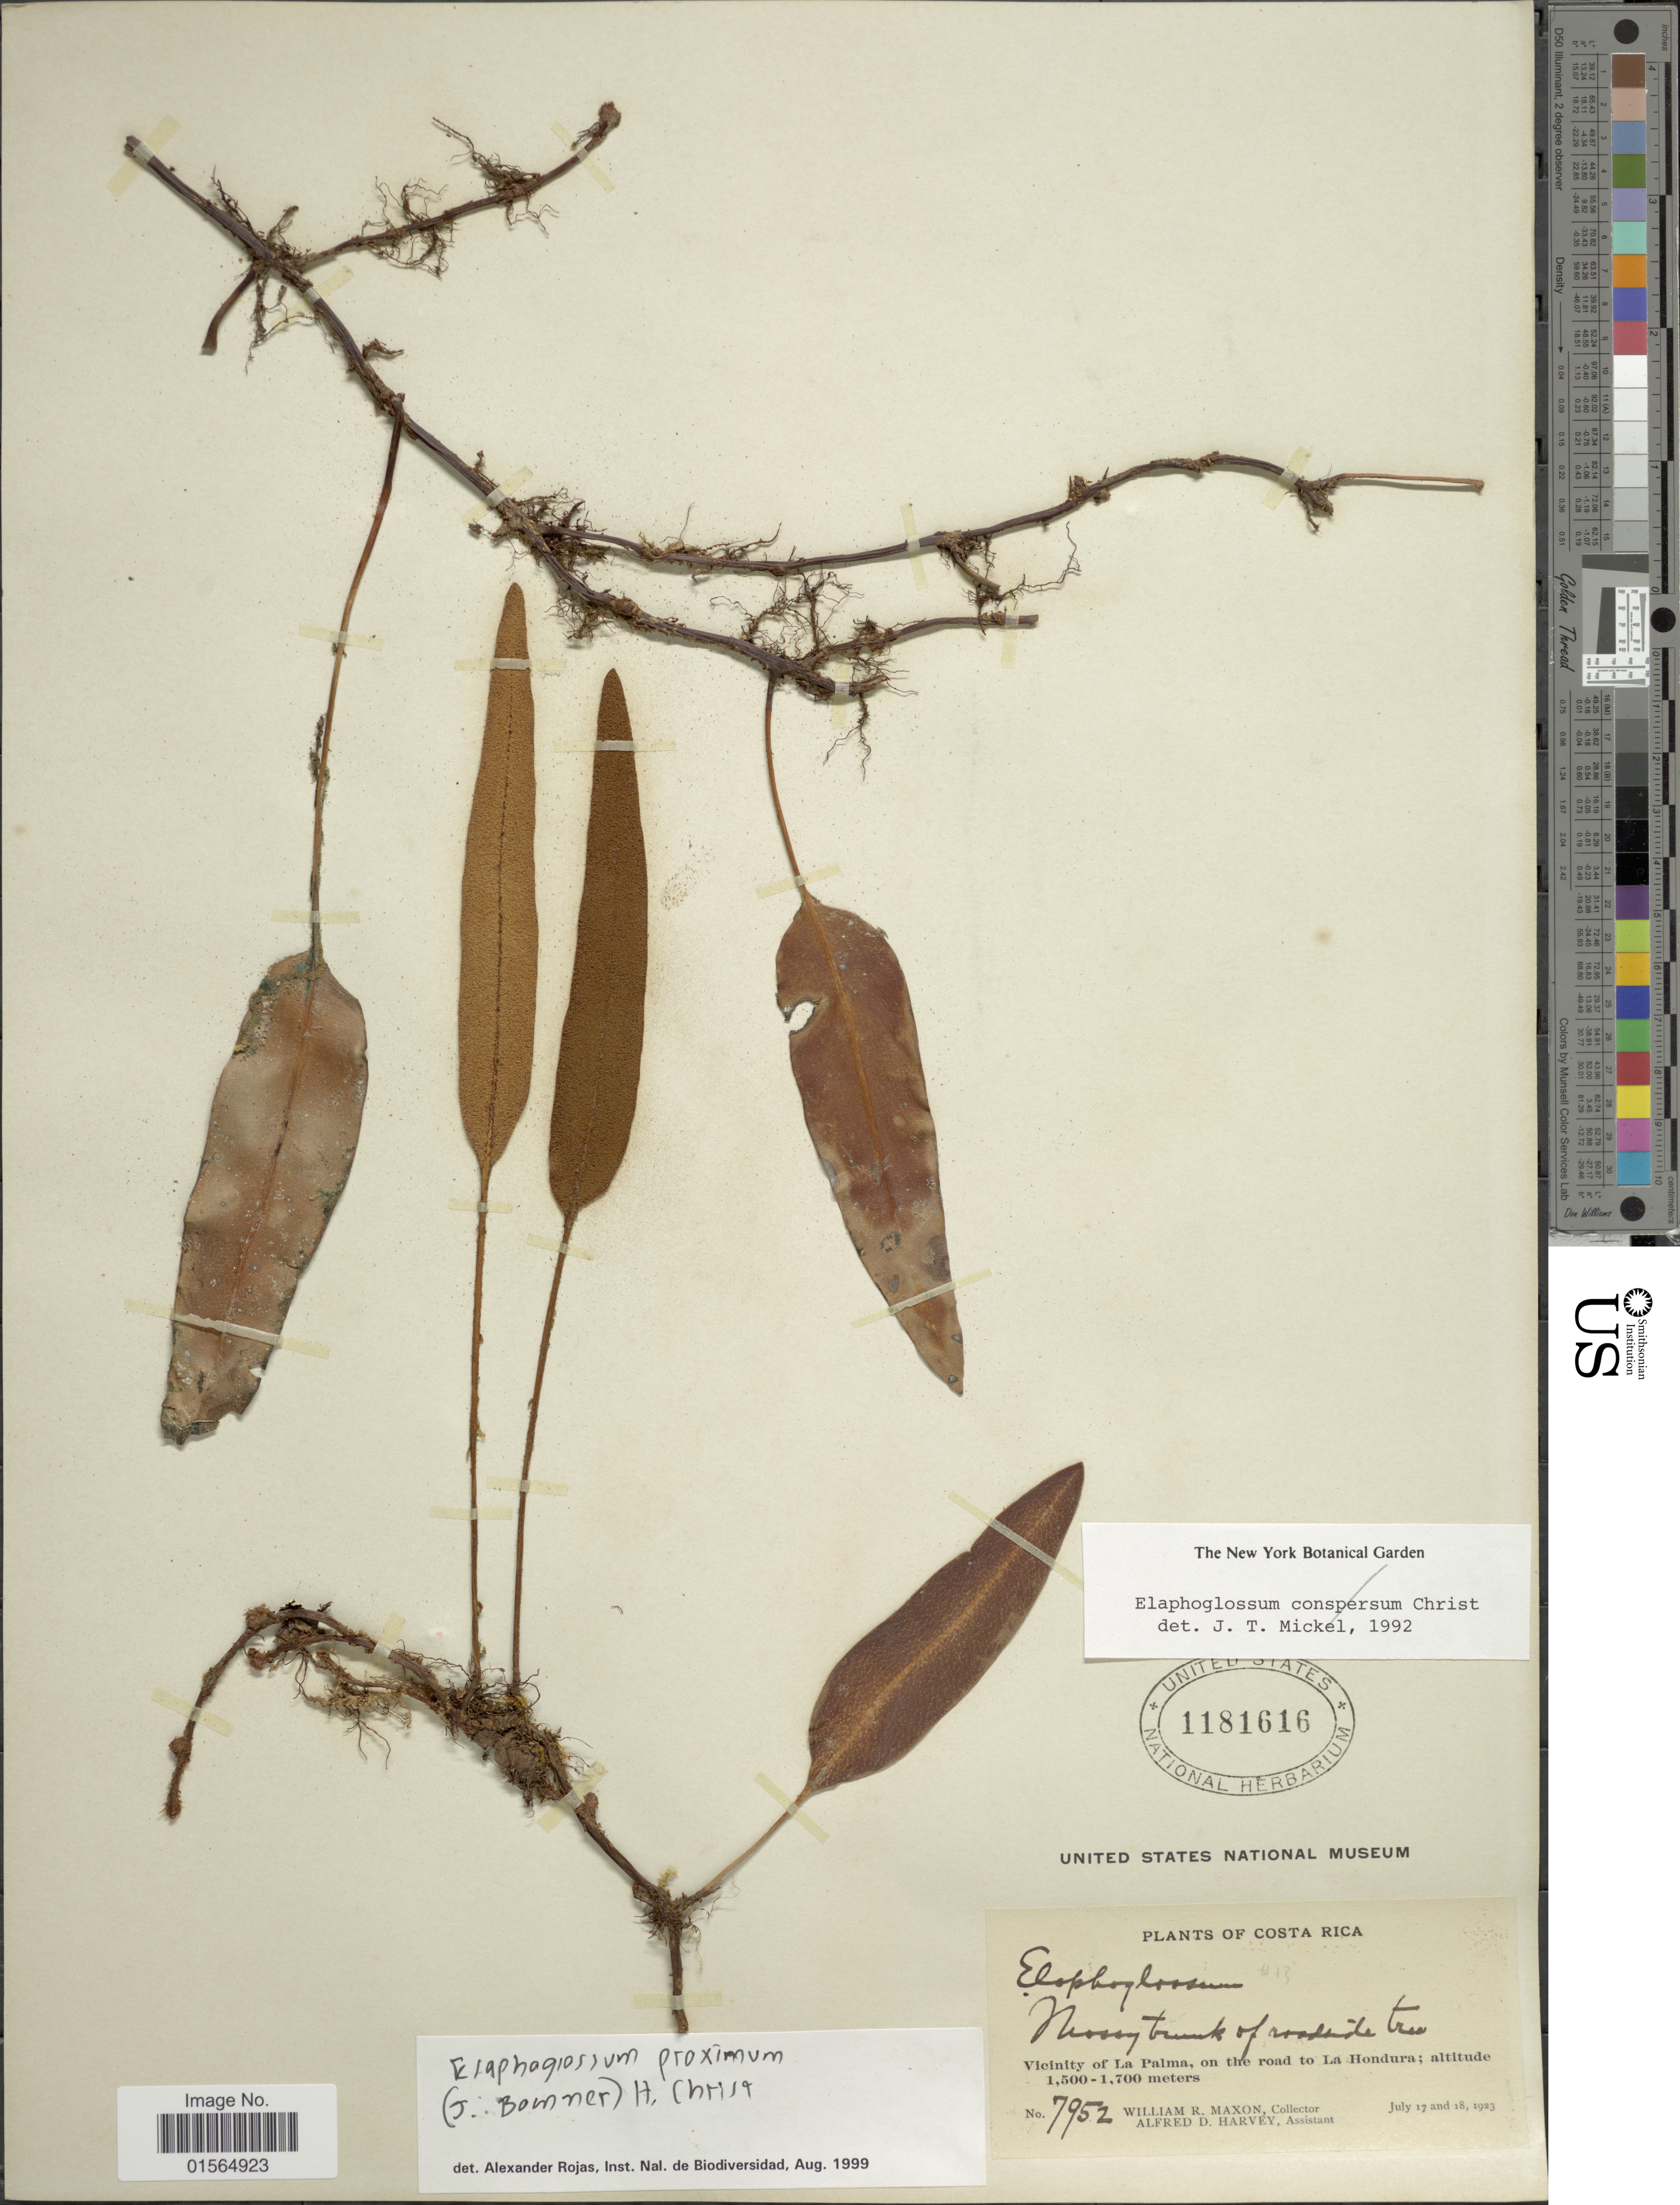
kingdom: Plantae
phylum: Tracheophyta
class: Polypodiopsida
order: Polypodiales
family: Dryopteridaceae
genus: Elaphoglossum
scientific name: Elaphoglossum proximum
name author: (J. Bommer) Christ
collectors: W. R. Maxon & A. D. Harvey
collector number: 7952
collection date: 1923-07-17/1923-07-18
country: Costa Rica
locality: Vicinity of La Palma, on the road to La Hondura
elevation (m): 1500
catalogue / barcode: US 1181616